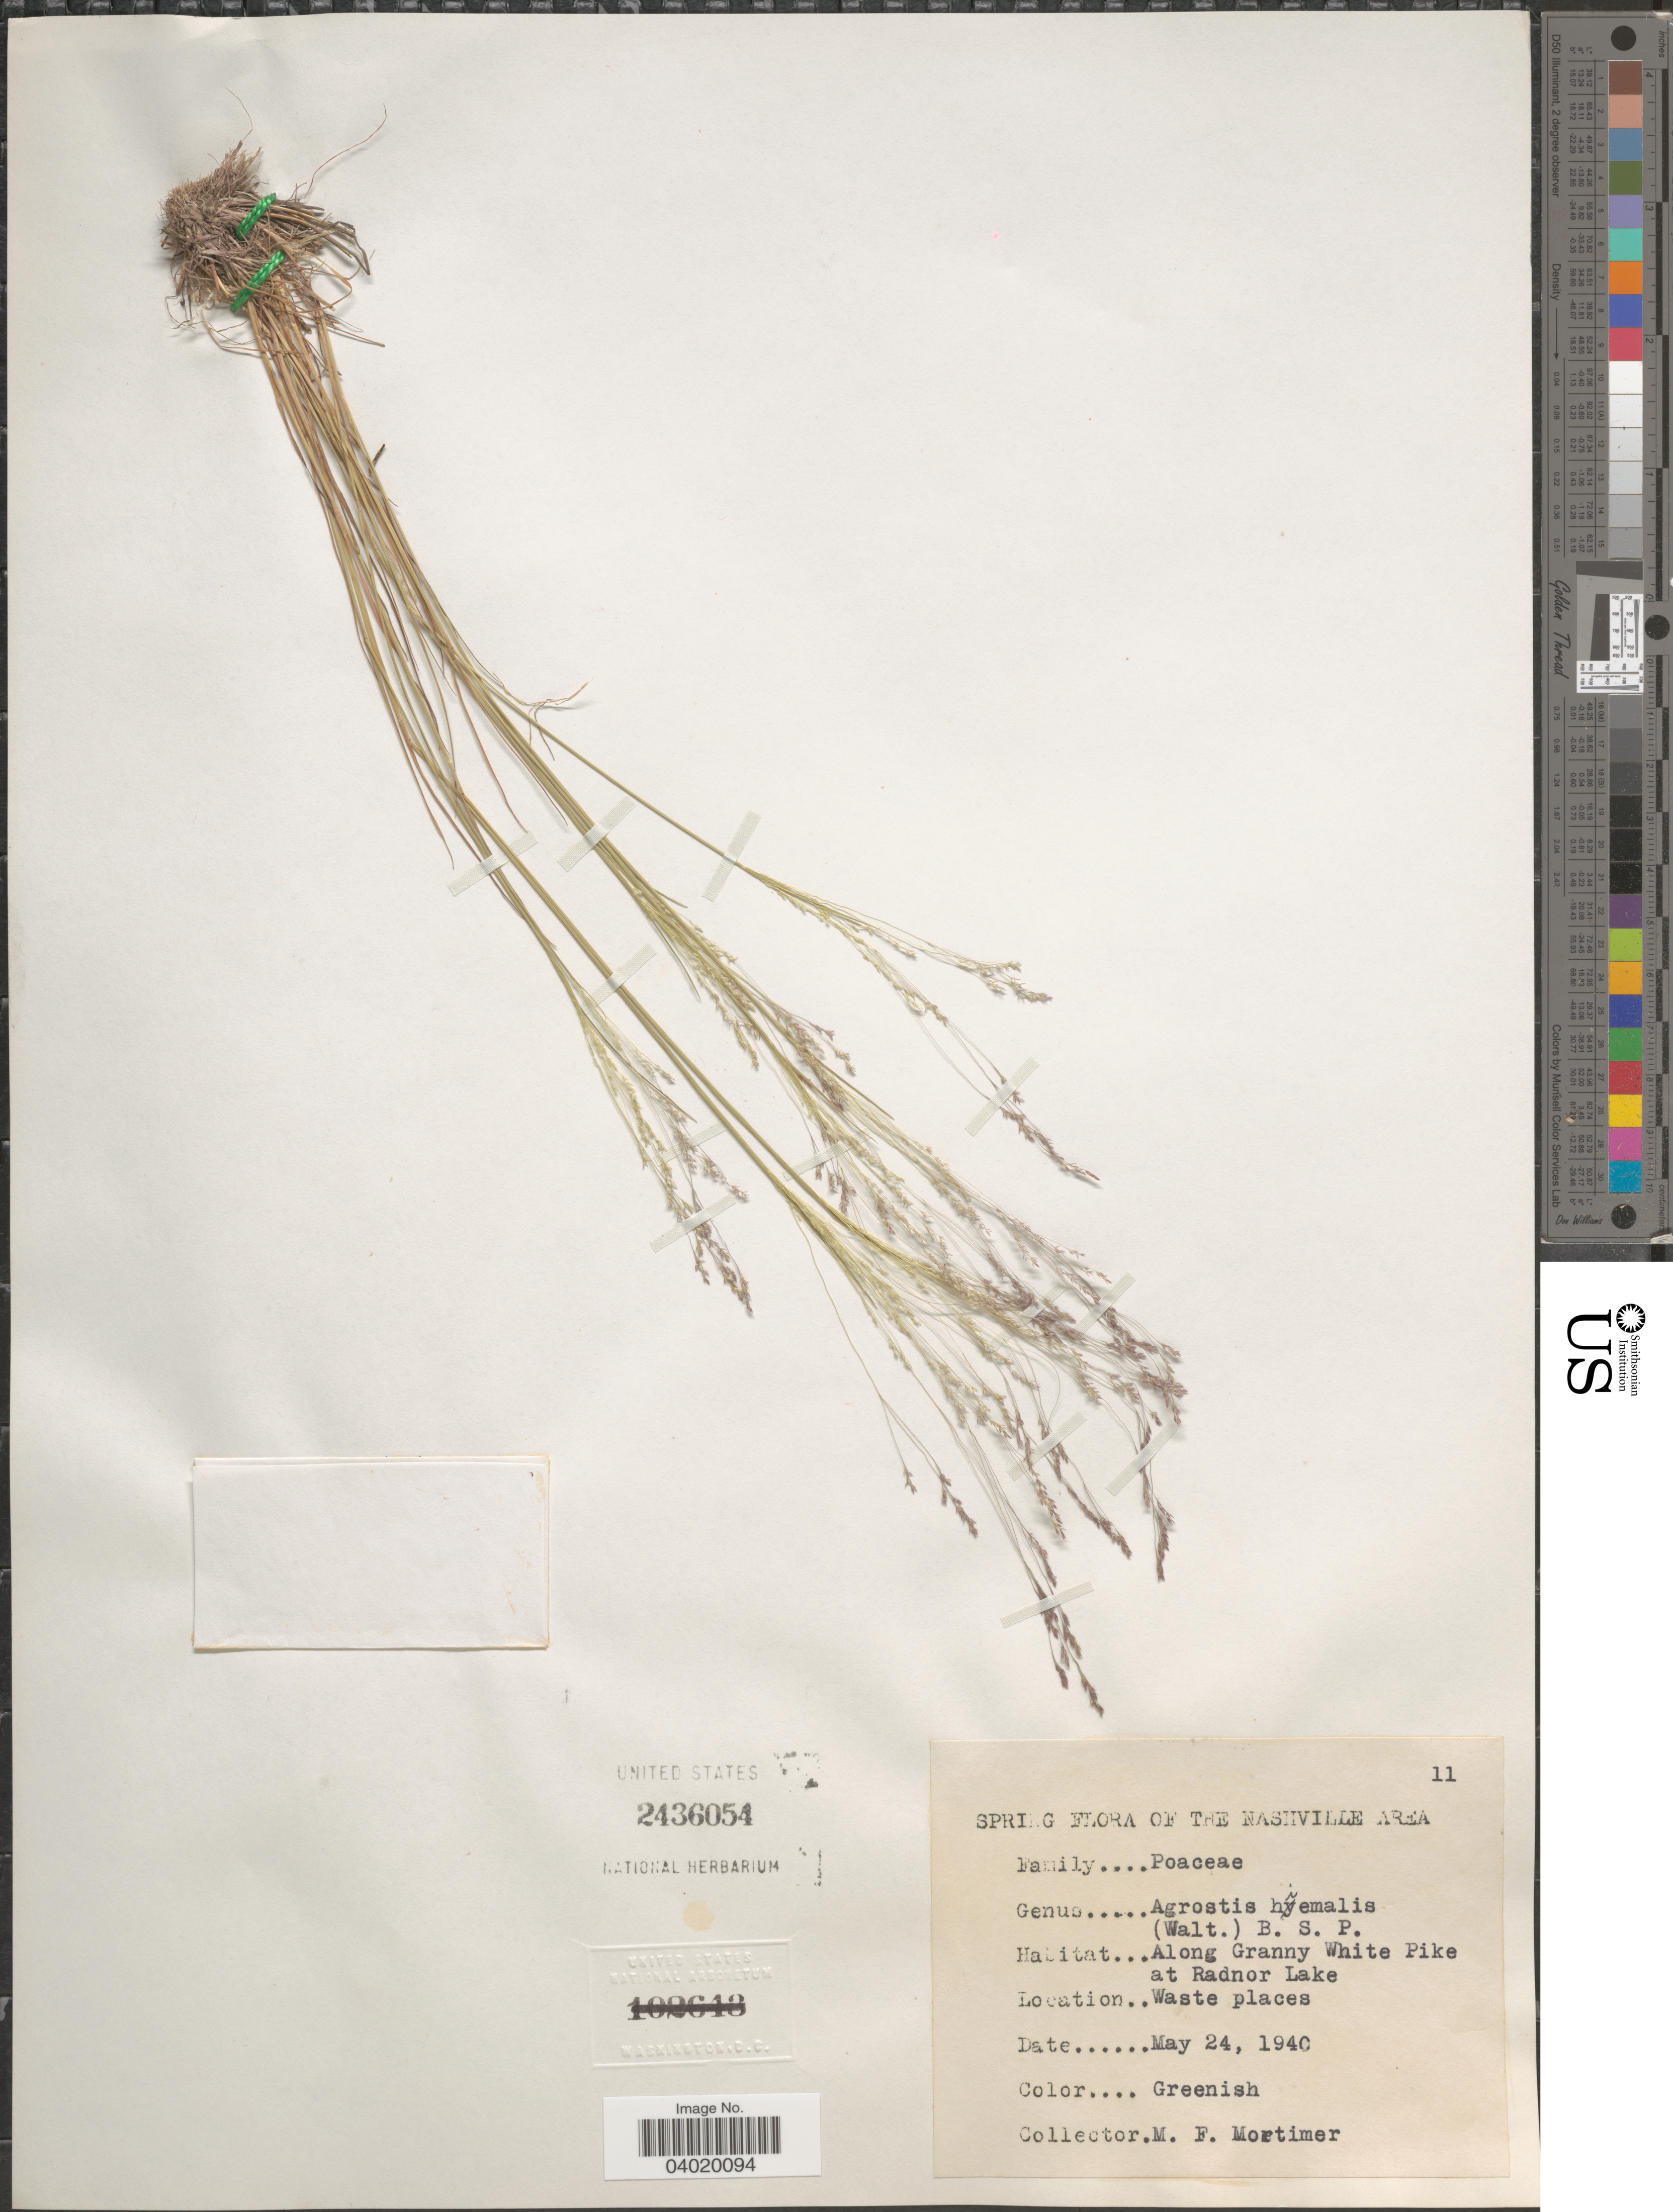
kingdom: Plantae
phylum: Tracheophyta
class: Liliopsida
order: Poales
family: Poaceae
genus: Agrostis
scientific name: Agrostis hyemalis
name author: (Walter) Britton et al.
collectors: M. Mortimer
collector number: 11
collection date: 1940-05-24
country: United States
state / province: Tennessee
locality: Nashville Area. Along Granny White Pike at Radnor Lake.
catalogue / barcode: US 2436054